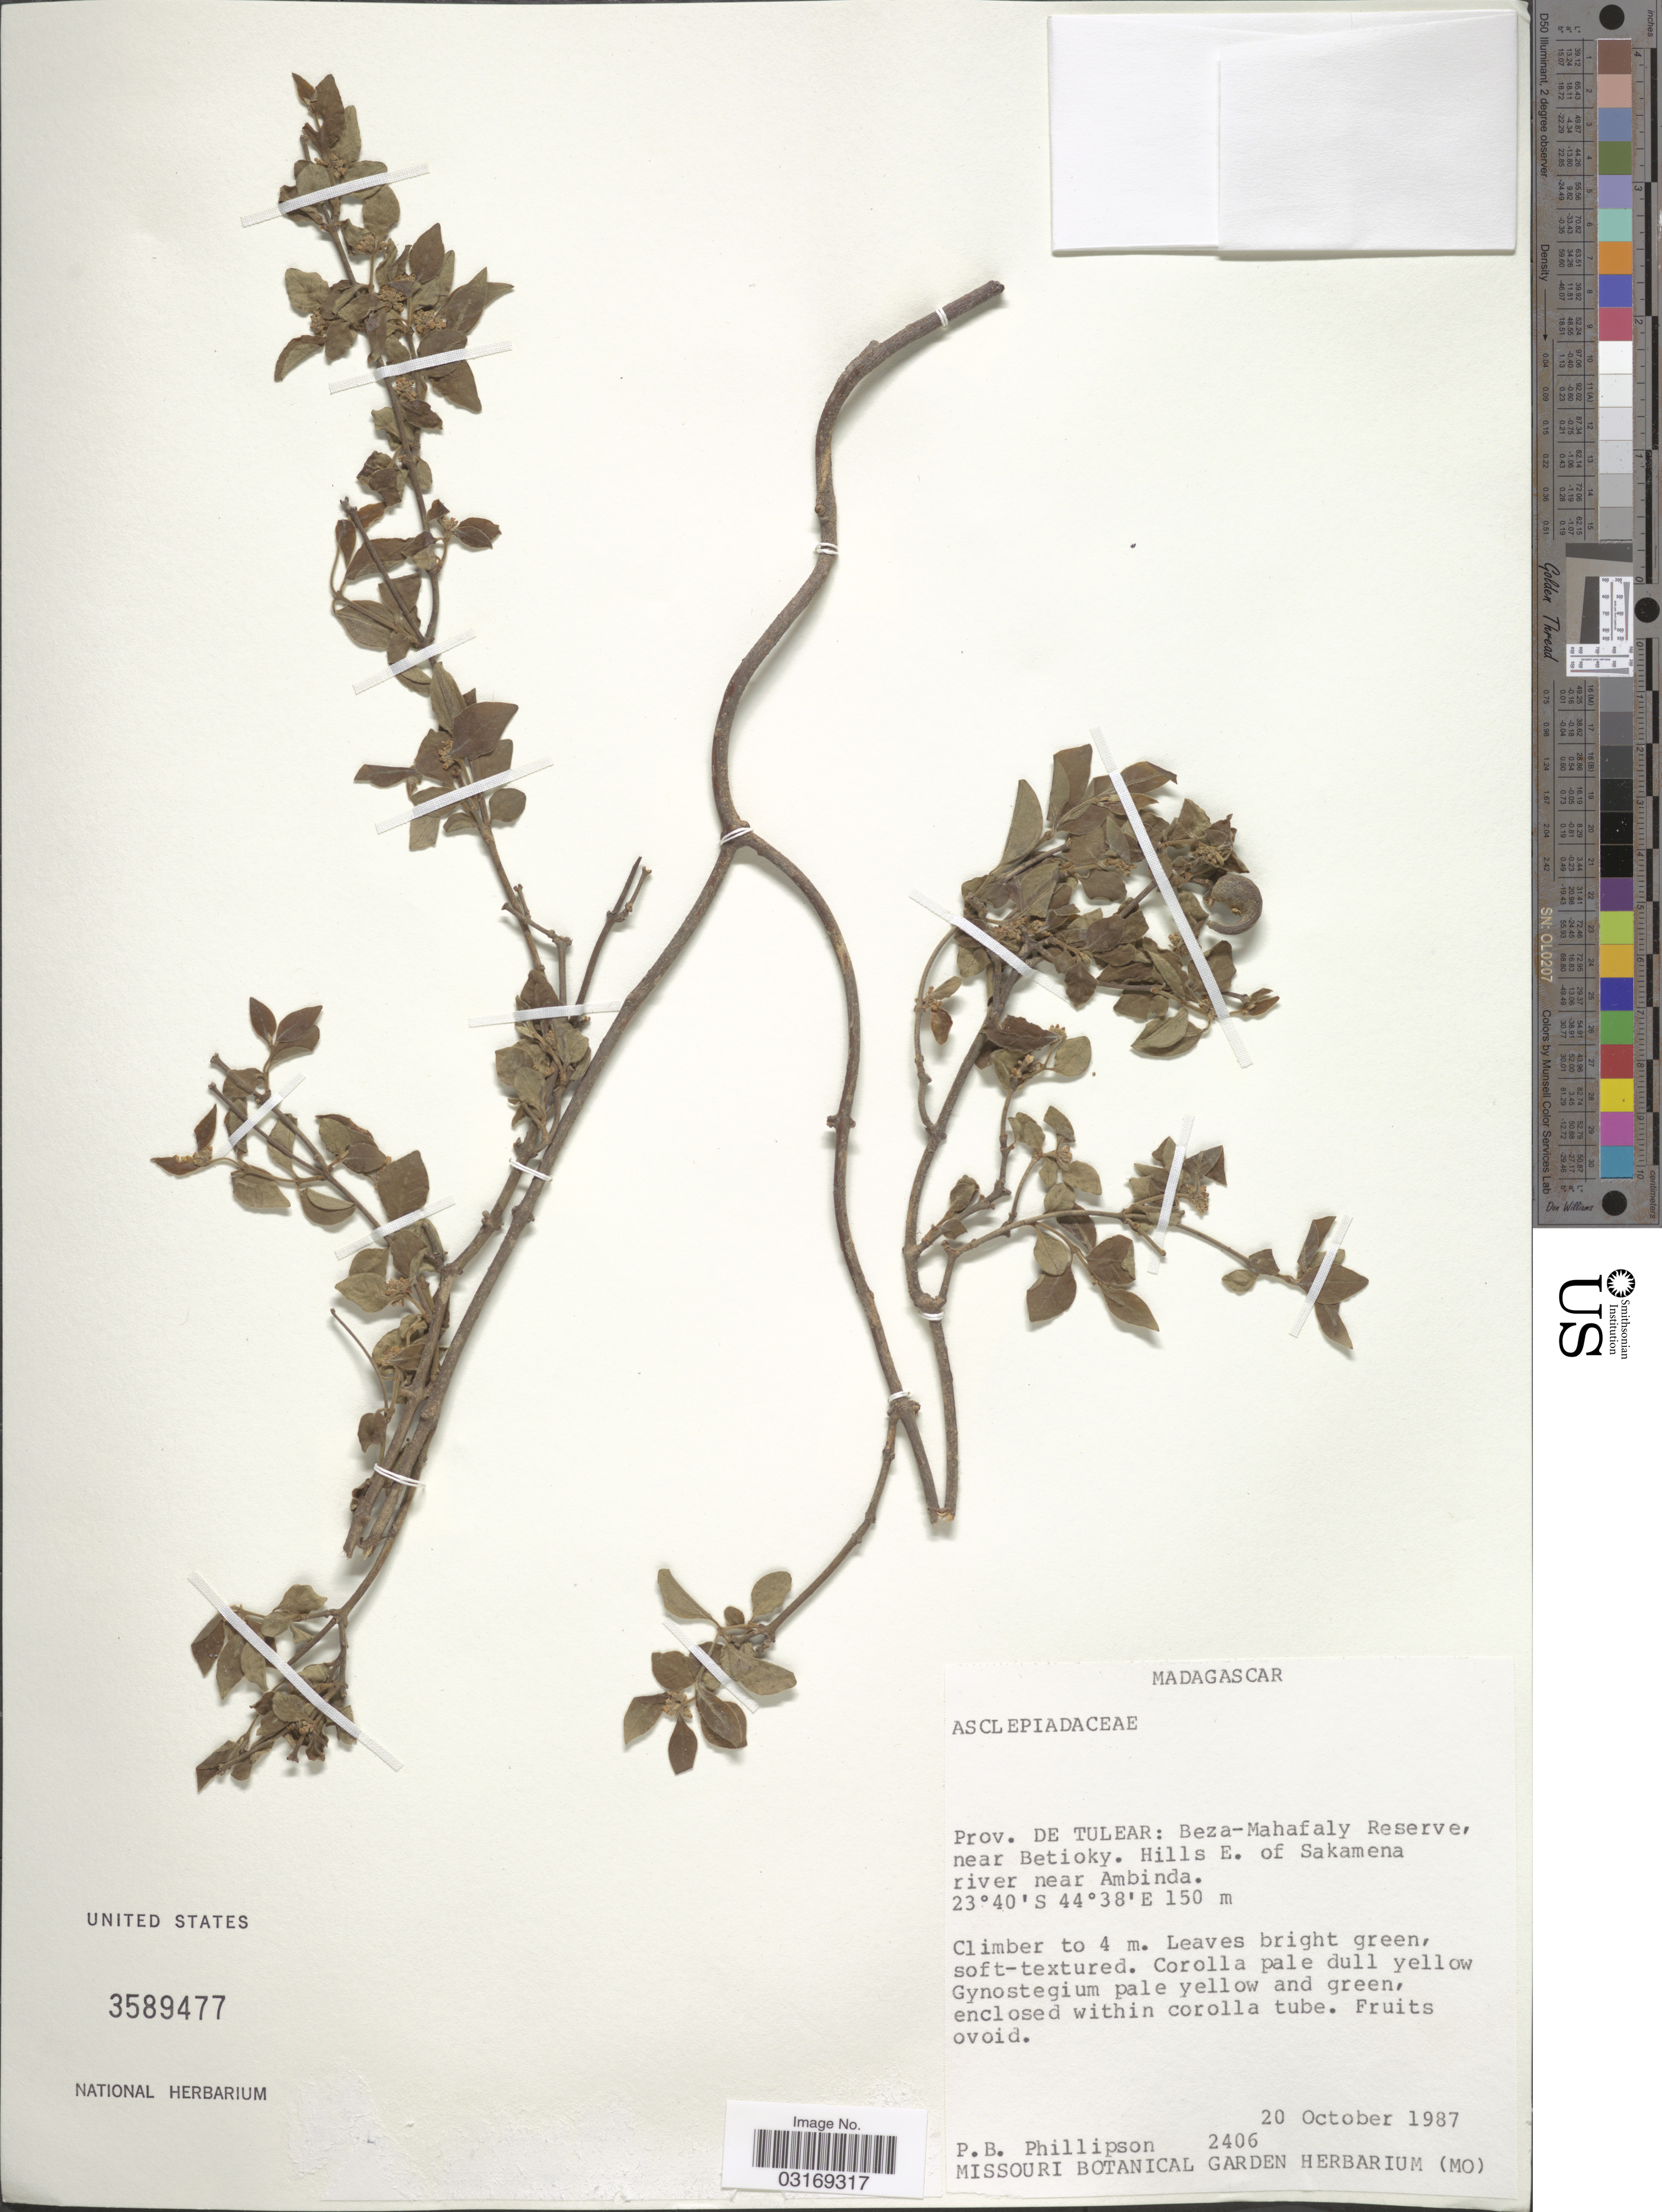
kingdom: Plantae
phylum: Tracheophyta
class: Magnoliopsida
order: Gentianales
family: Apocynaceae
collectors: P. B. Phillipson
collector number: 2406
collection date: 1987-10-20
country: Madagascar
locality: Prov. de Tulear: Beza-Mahafaly Reserve, near Betioky. Hills E. of Sakamena river near Ambinda.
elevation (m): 150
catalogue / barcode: US 3589477